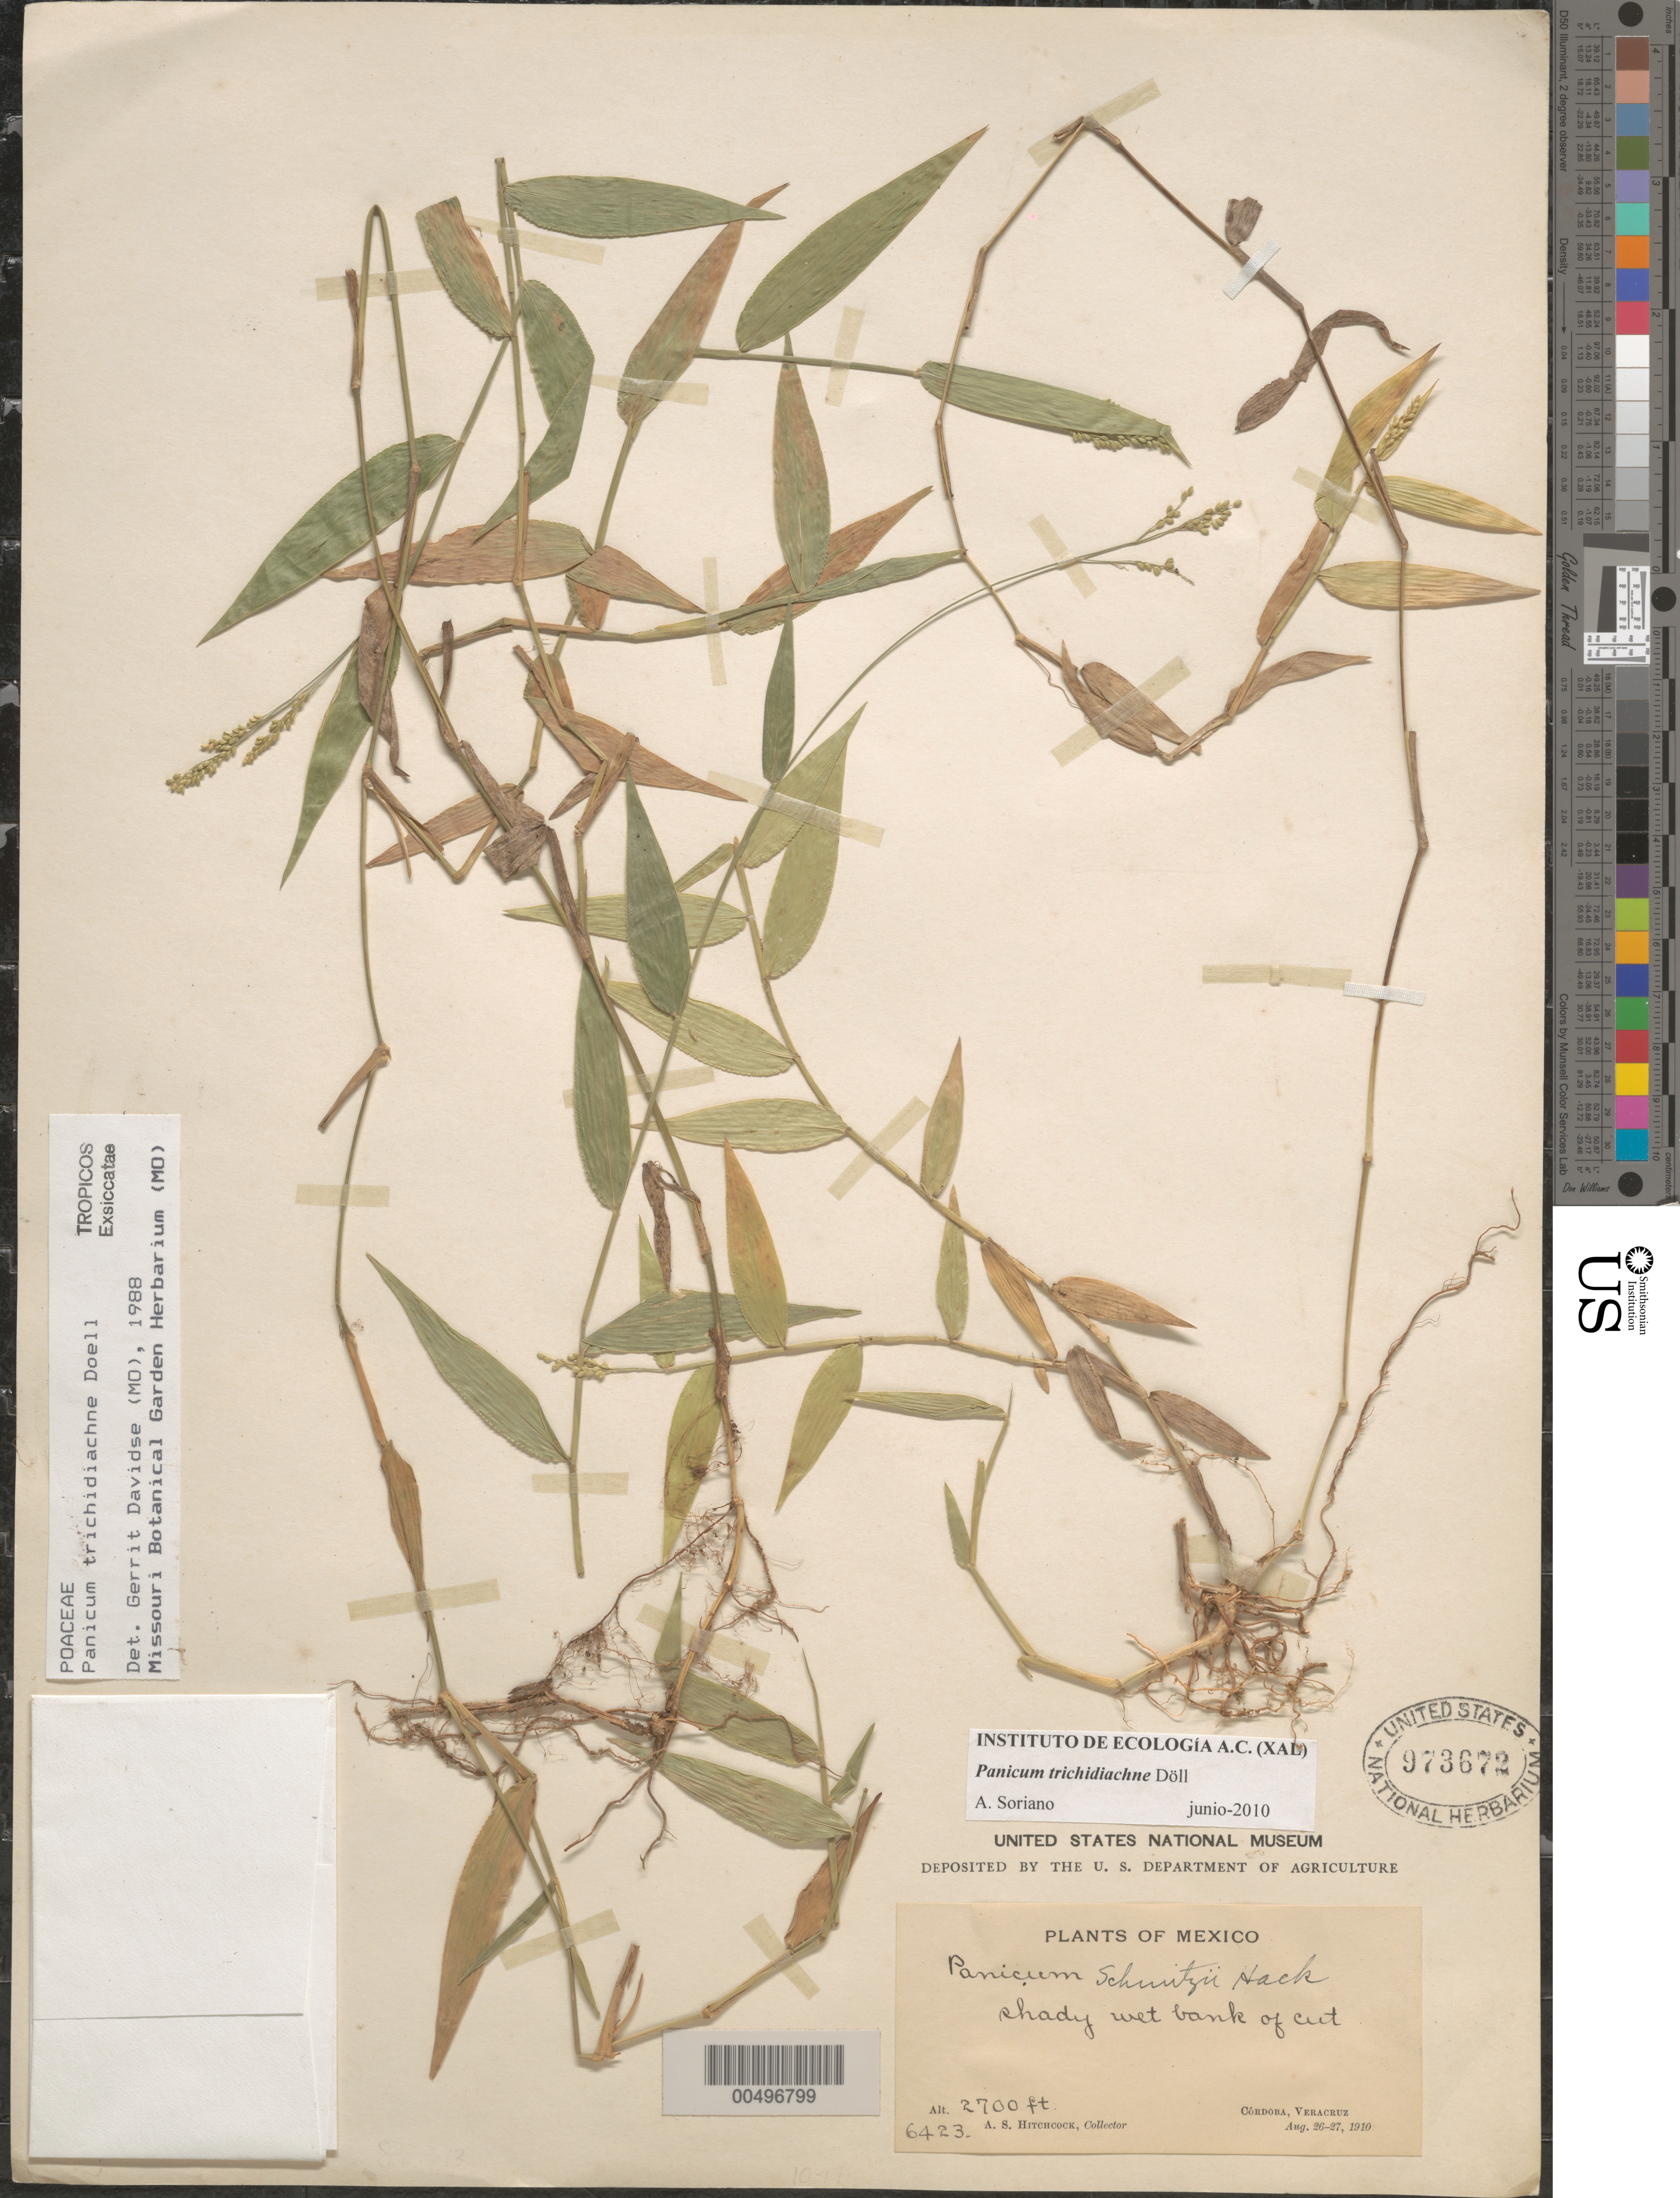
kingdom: Plantae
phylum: Tracheophyta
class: Liliopsida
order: Poales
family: Poaceae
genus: Panicum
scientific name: Panicum trichidiachne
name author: Döll in Mart.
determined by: Davidse, Gerrit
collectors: A. S. Hitchcock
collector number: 6423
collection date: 1910-08-26/1910-08-27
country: Mexico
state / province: Veracruz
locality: Cordoba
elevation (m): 823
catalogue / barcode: US 973672